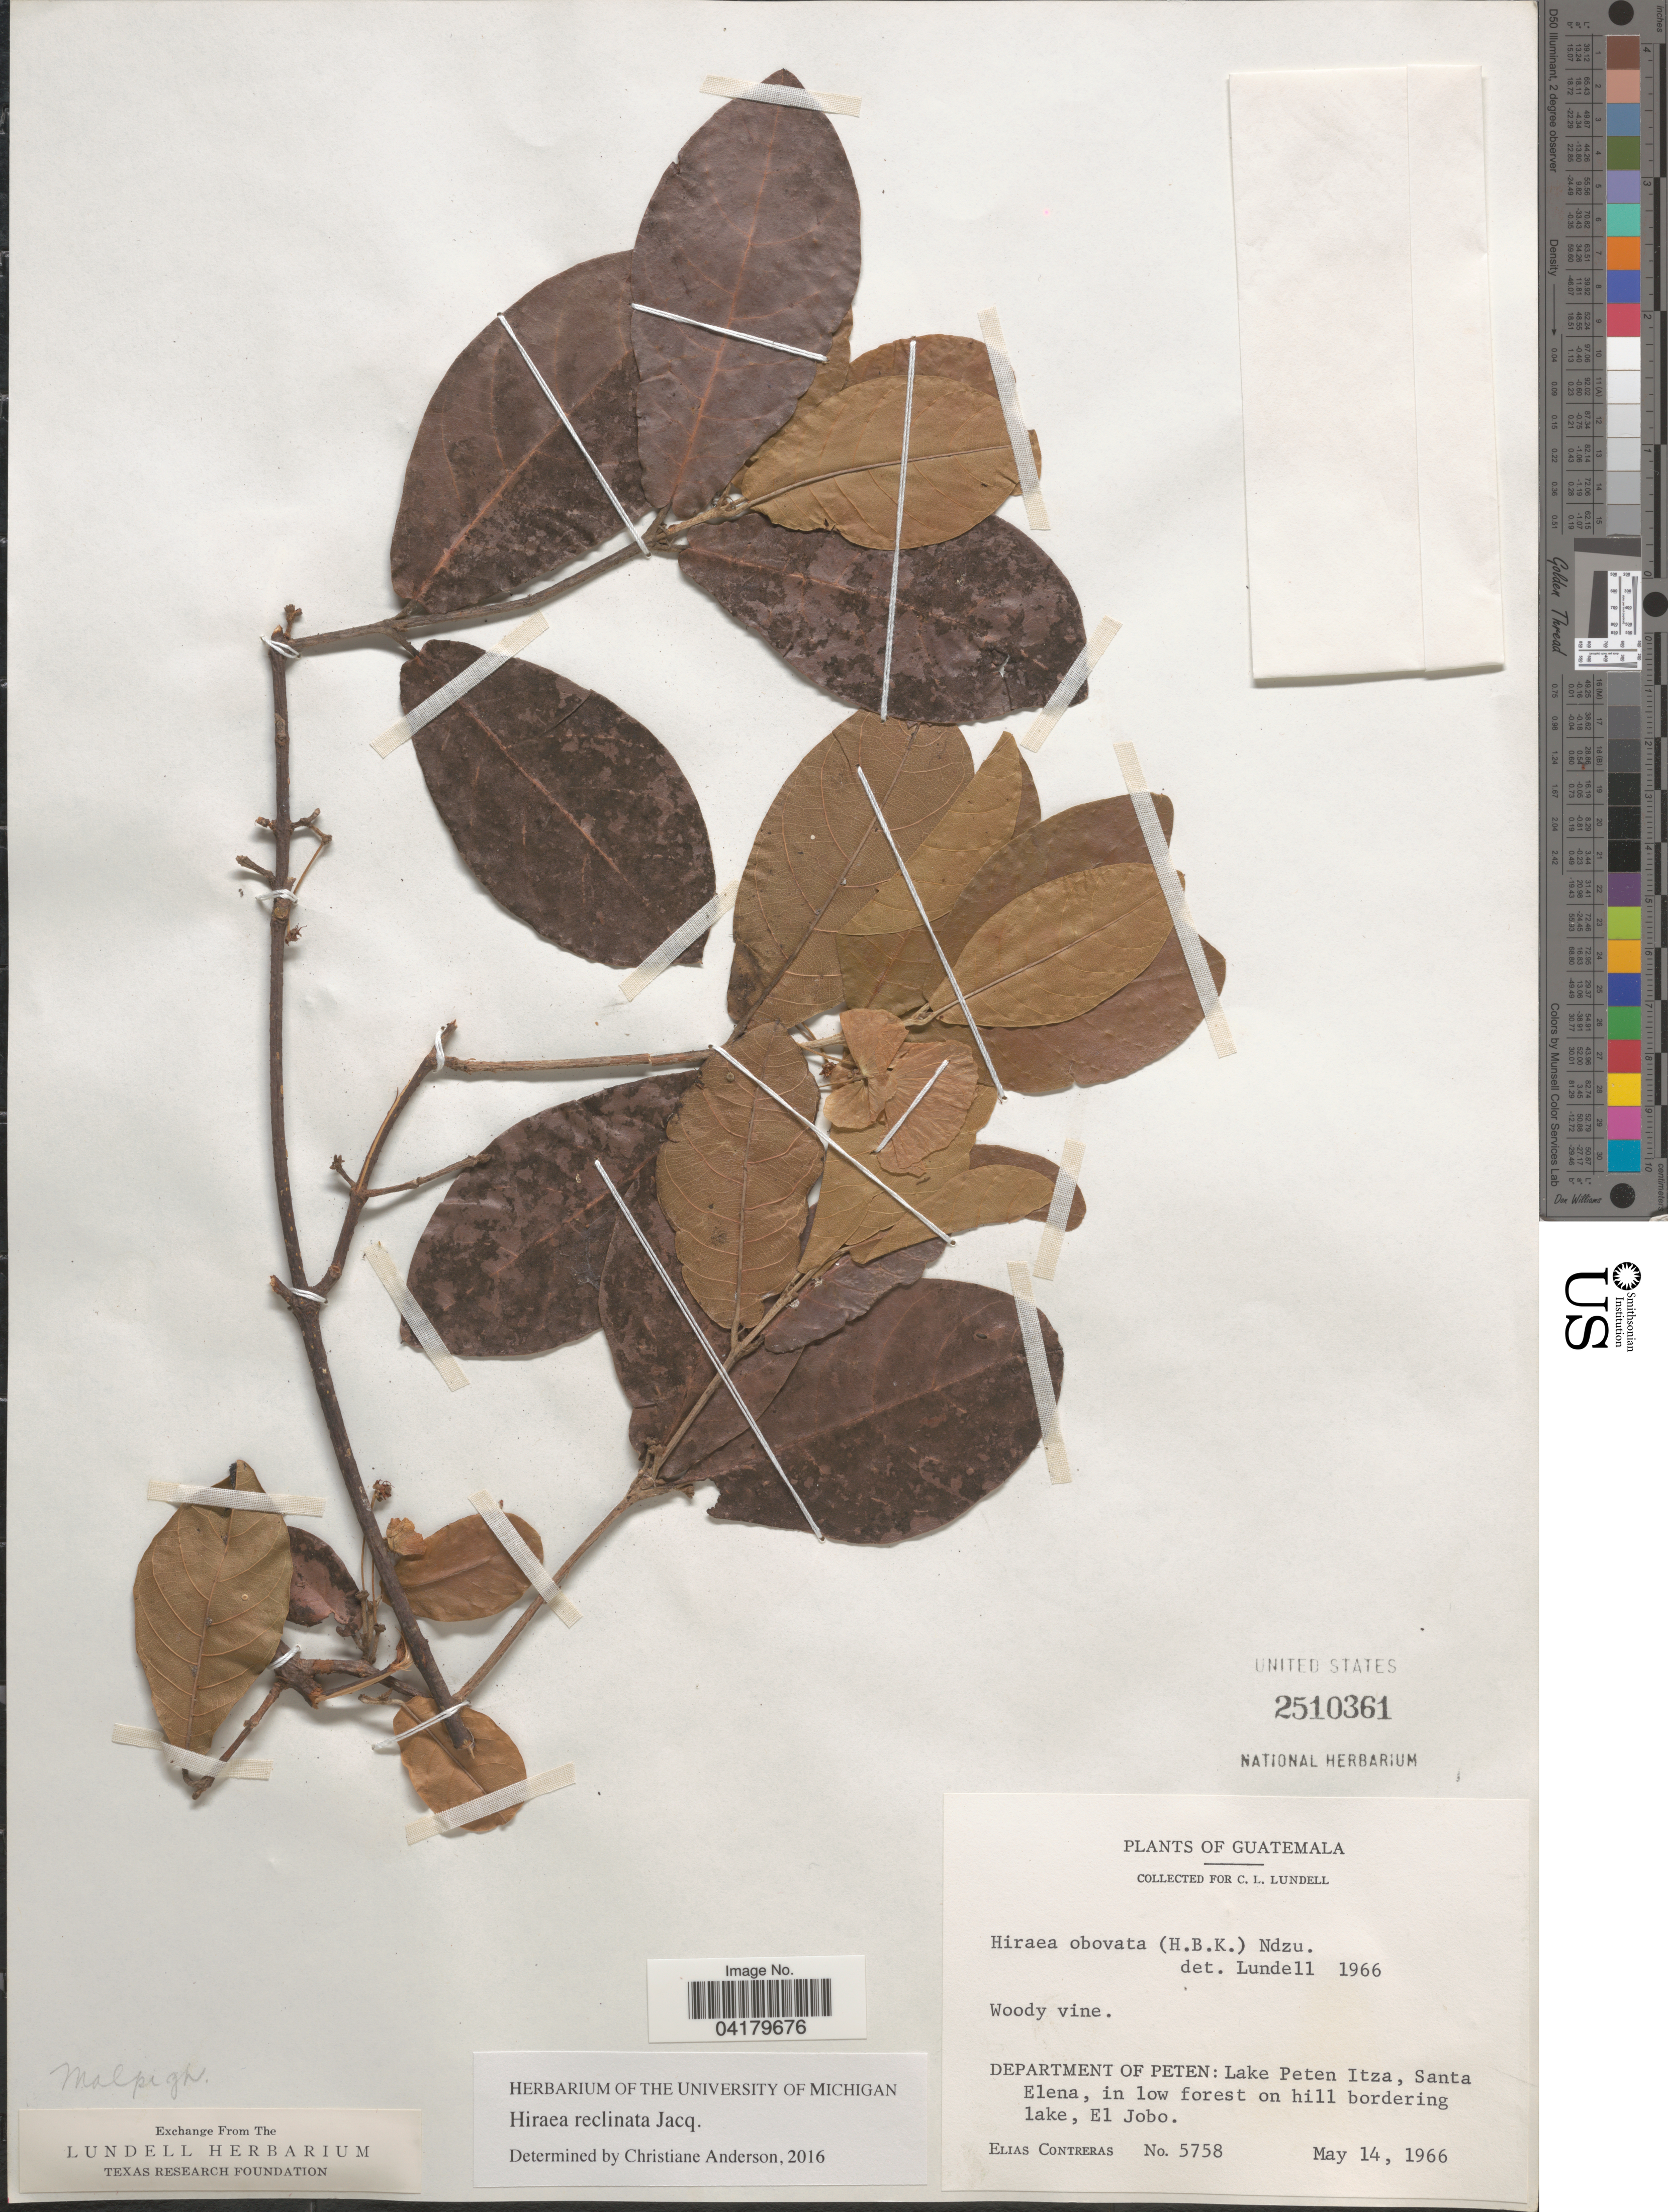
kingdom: Plantae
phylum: Tracheophyta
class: Magnoliopsida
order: Malpighiales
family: Malpighiaceae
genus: Hiraea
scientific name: Hiraea reclinata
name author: Jacq.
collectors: C. L. Lundell & E. Contreras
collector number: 5758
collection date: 1966-05-14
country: Guatemala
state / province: El Peten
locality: Department of Peten: Lake Peten Itza, Santa Elena, in low forest on hill bordering lake, El Jobo.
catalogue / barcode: US 2510361